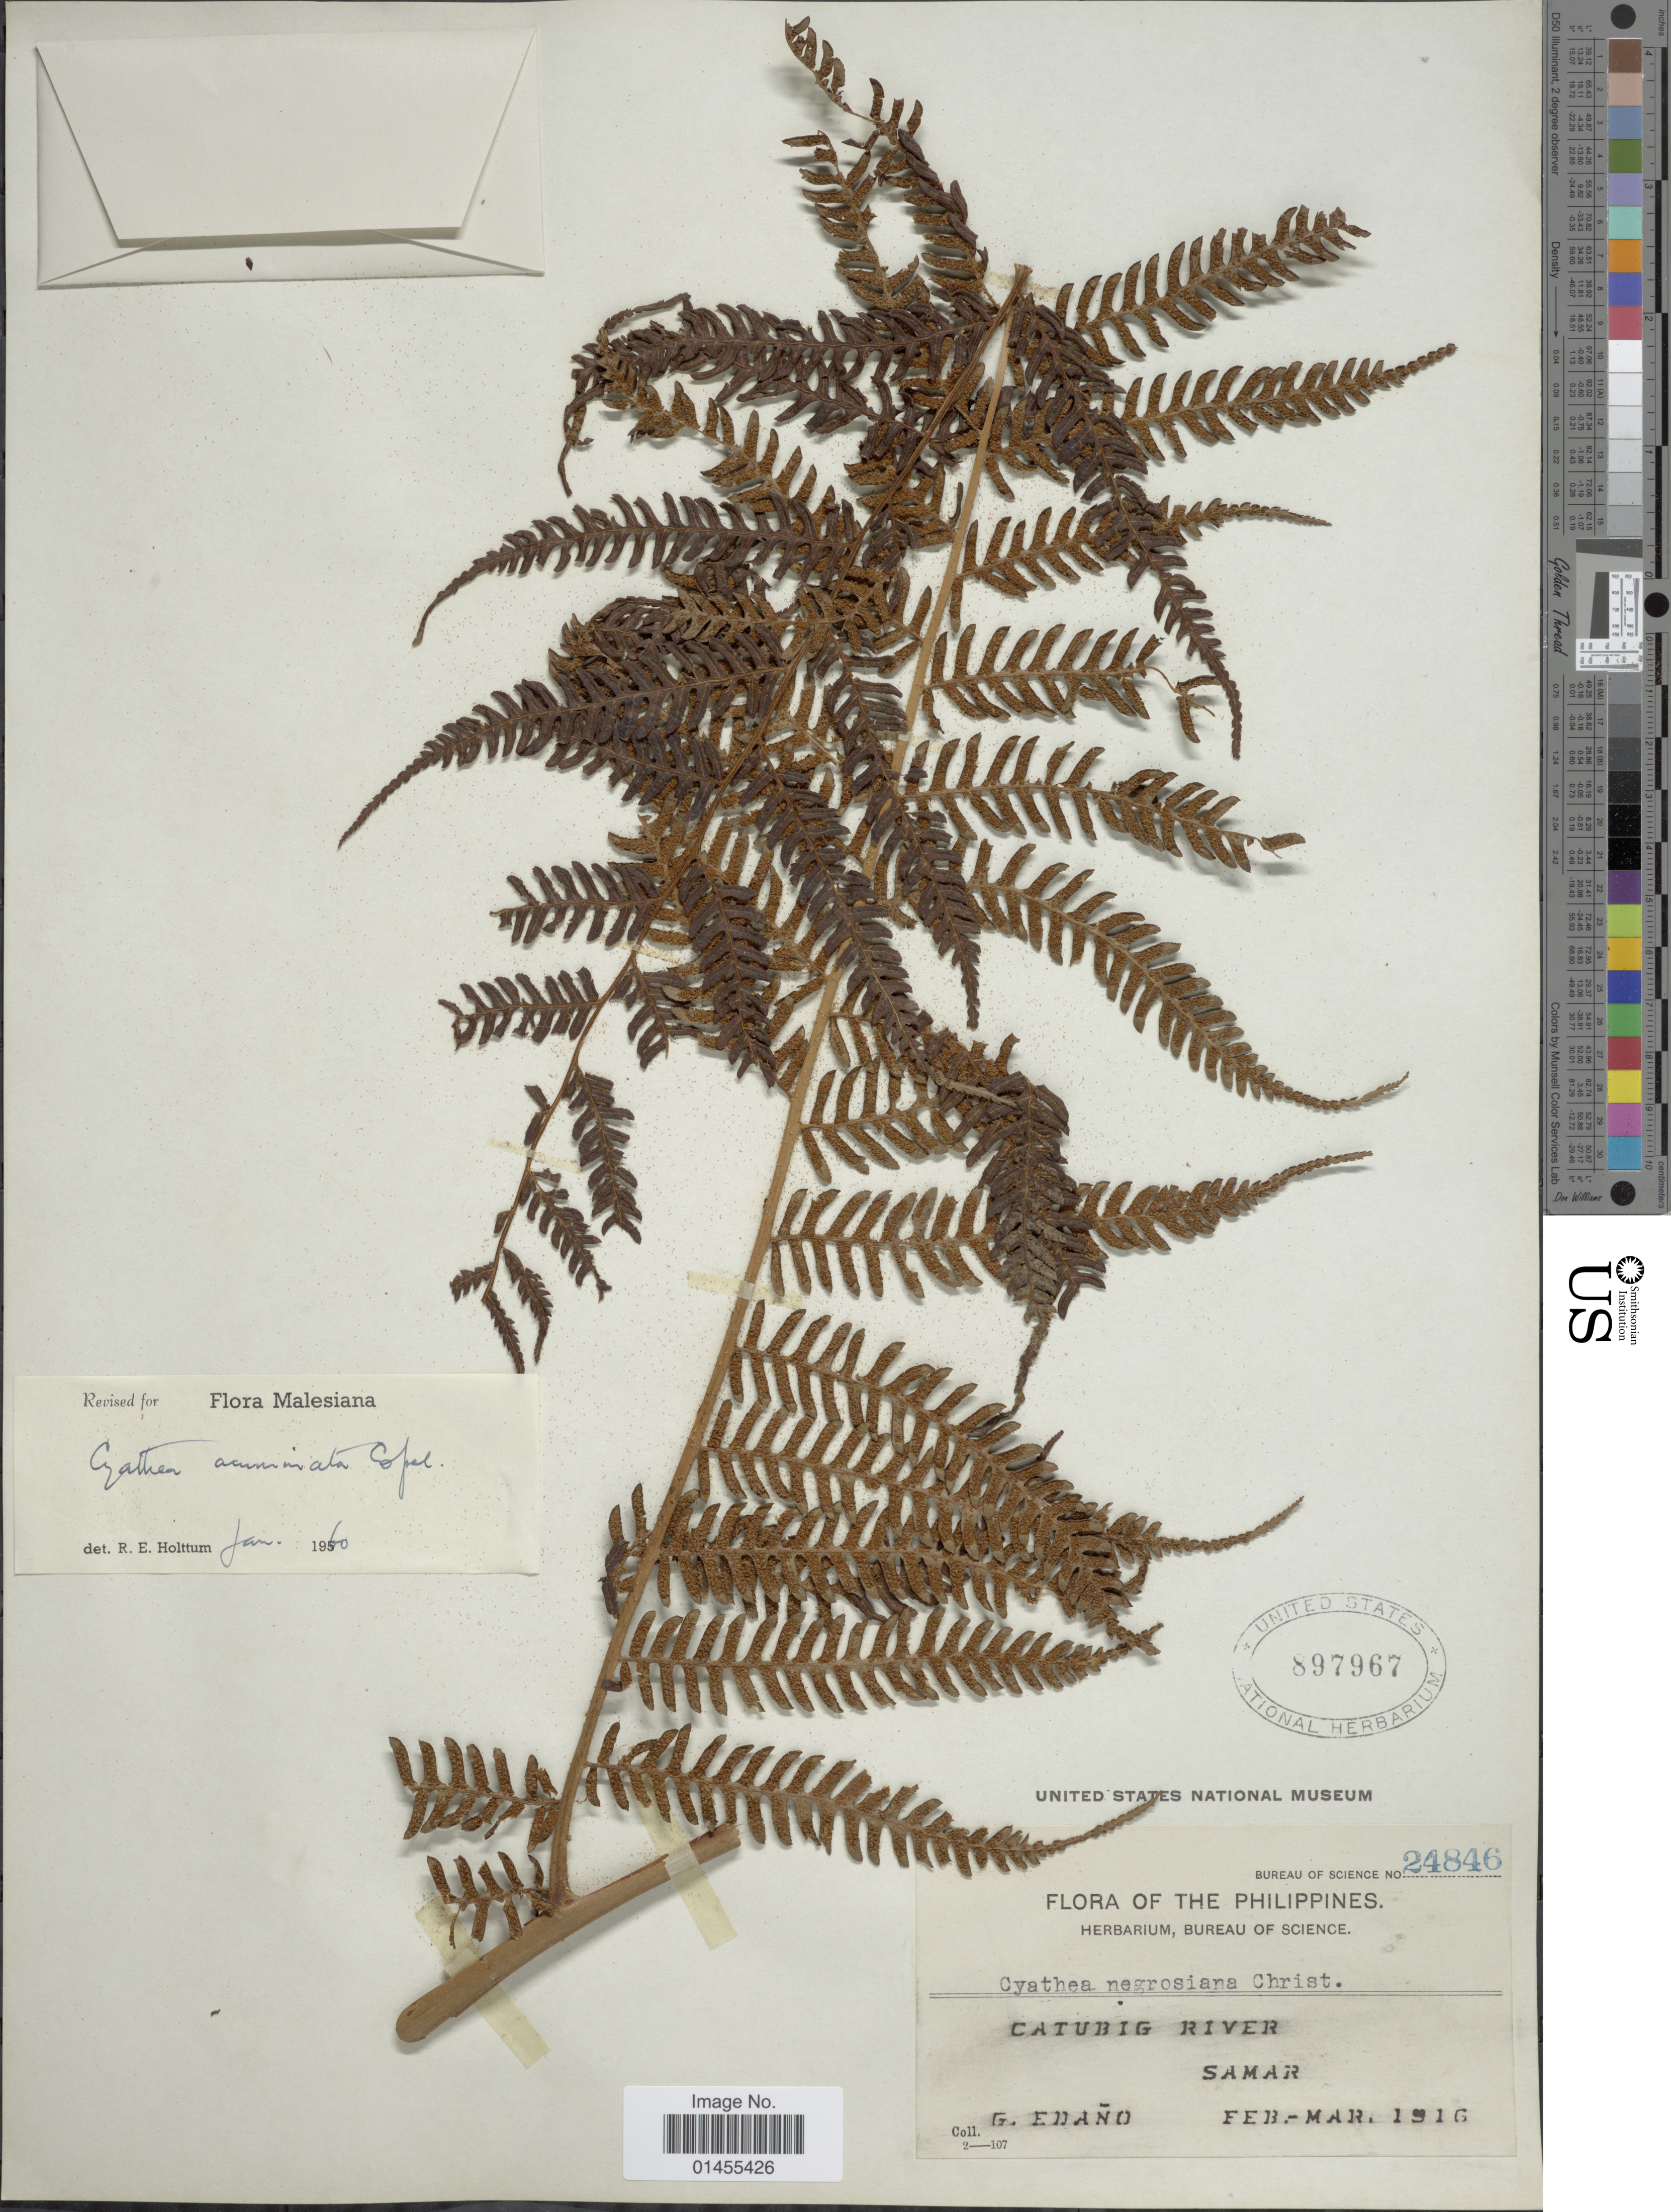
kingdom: Plantae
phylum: Tracheophyta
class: Polypodiopsida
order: Cyatheales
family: Cyatheaceae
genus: Alsophila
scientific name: Alsophila acuminata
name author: (Copel.) R.M. Tryon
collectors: G. Edaño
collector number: Bureau of Science 24846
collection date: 1916-02/1916-03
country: Philippines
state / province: Eastern Visayas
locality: Catubig River, Samar.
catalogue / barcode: US 897967